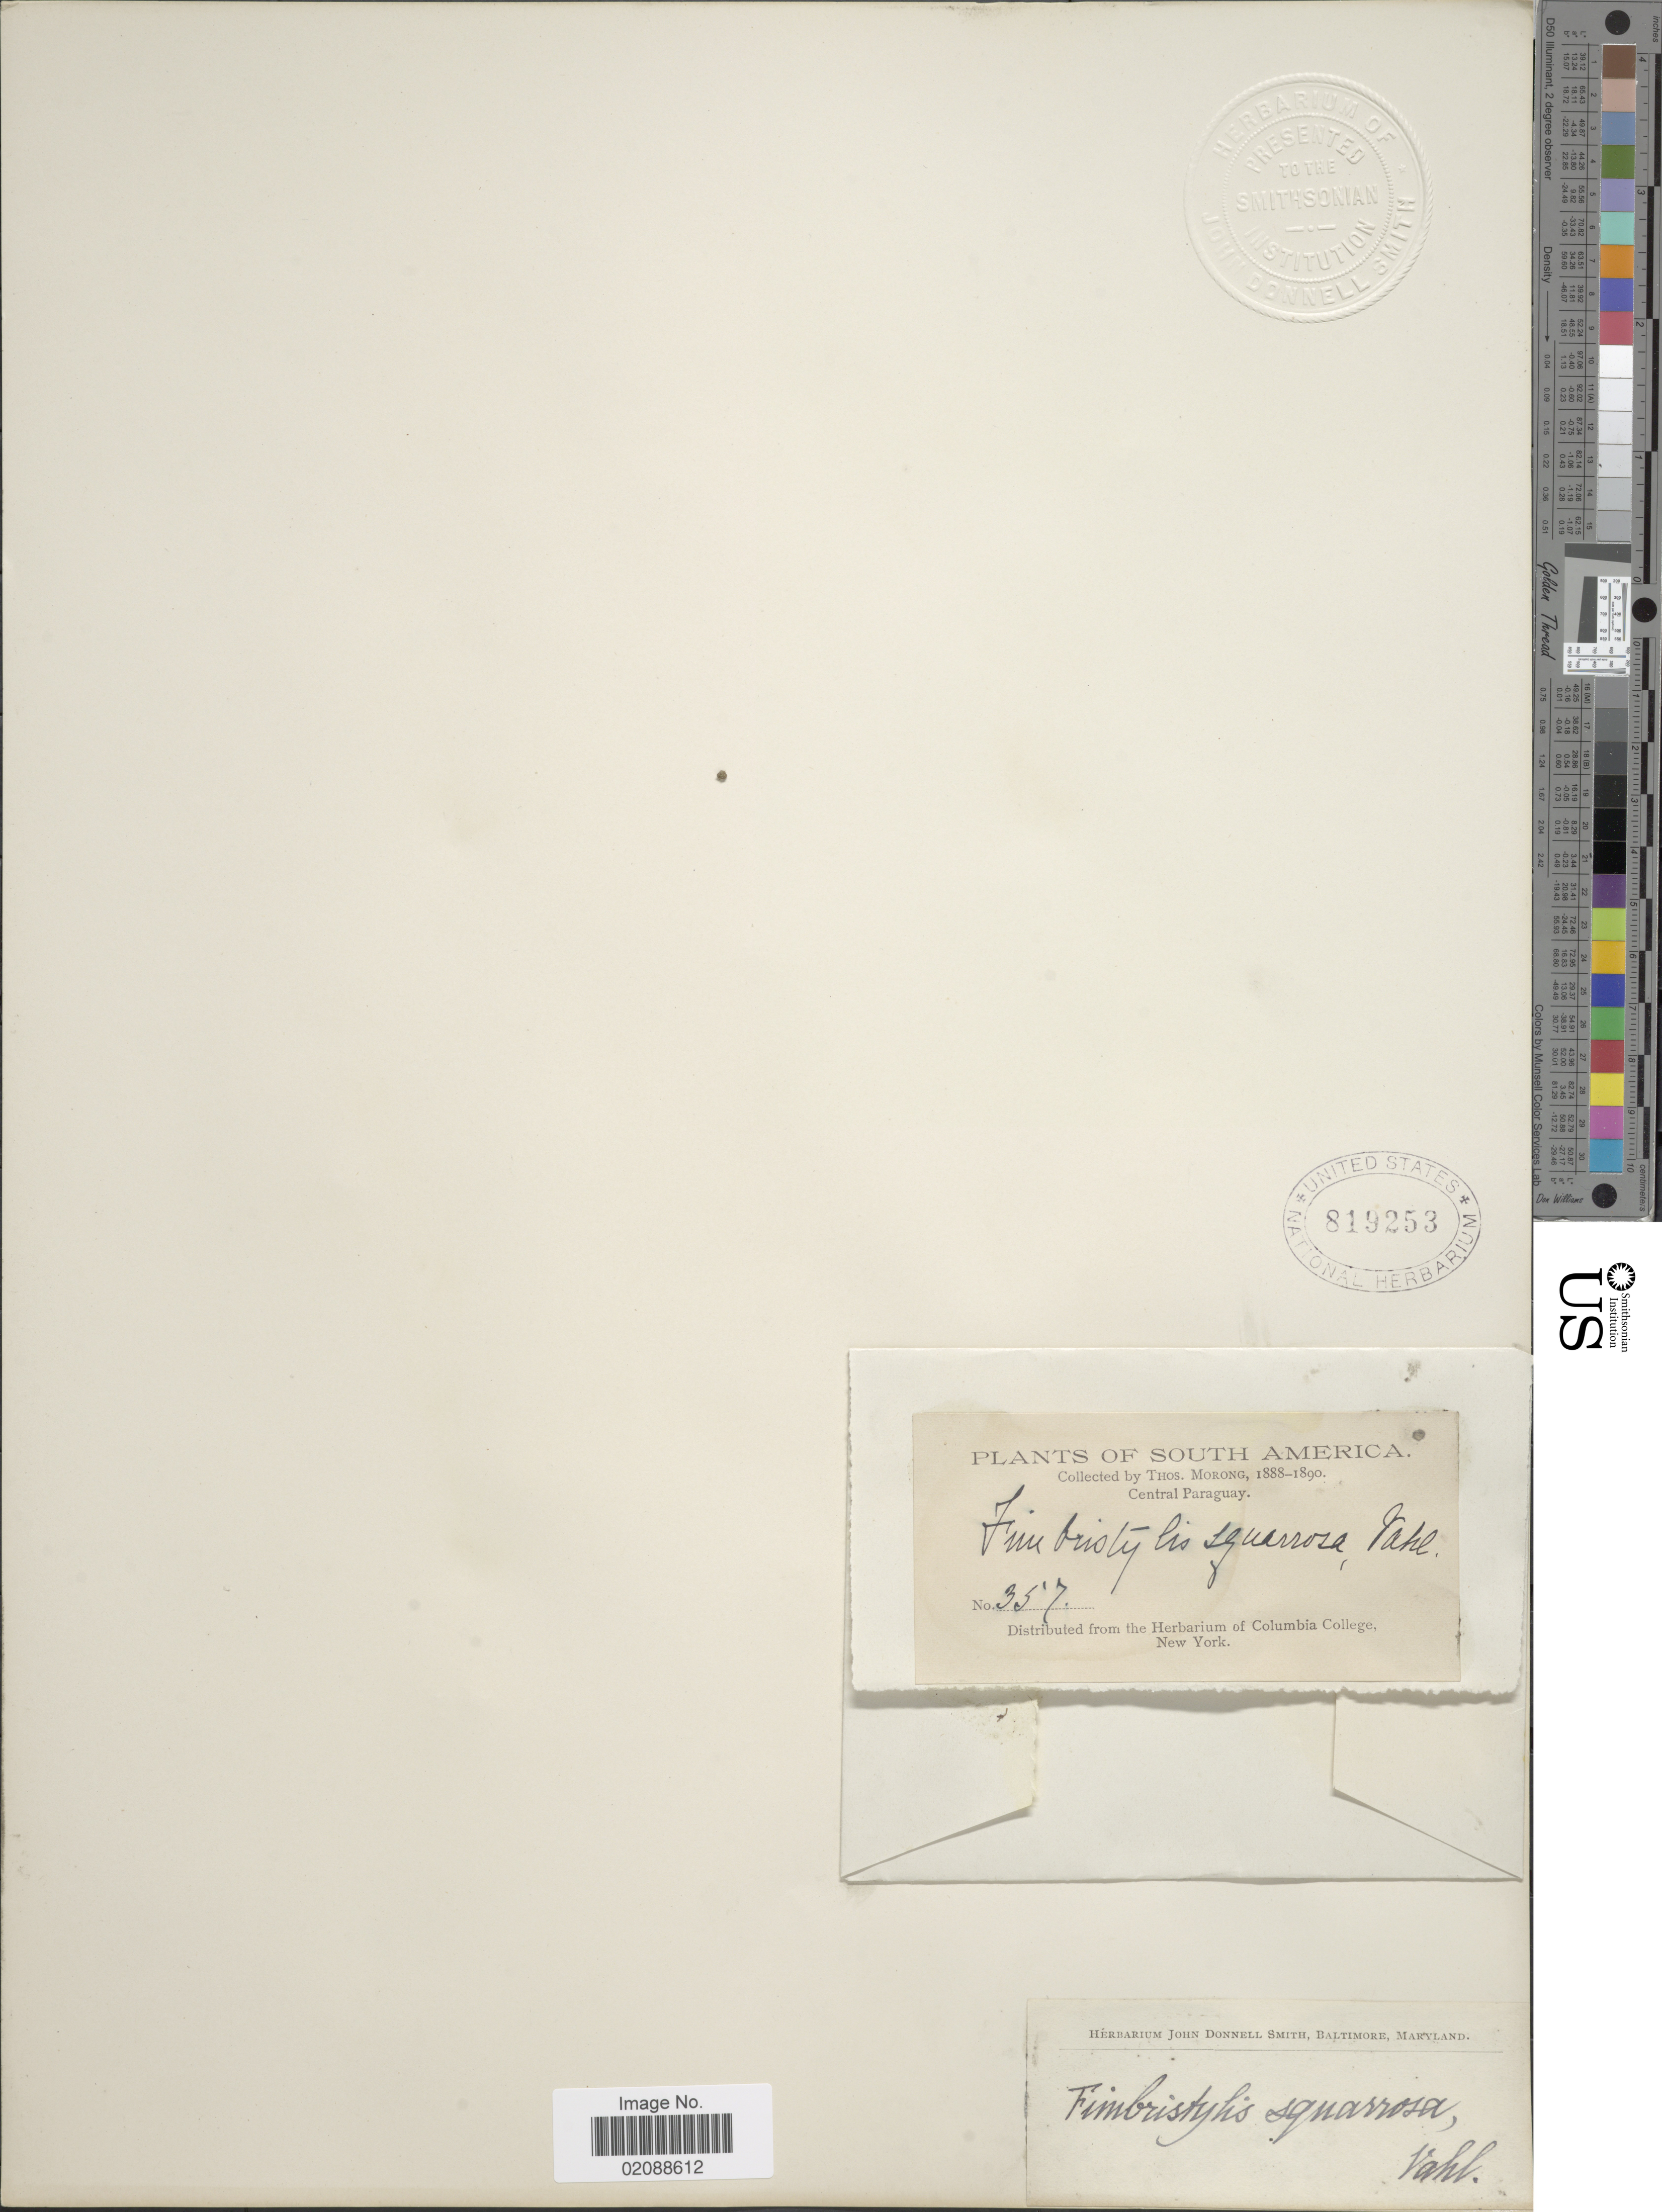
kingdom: Plantae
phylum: Tracheophyta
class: Liliopsida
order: Poales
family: Cyperaceae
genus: Fimbristylis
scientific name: Fimbristylis squarrosa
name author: Vahl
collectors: T. Morong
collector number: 357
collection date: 1888/1890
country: Paraguay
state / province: Central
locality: Central Paraguay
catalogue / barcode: US 819253